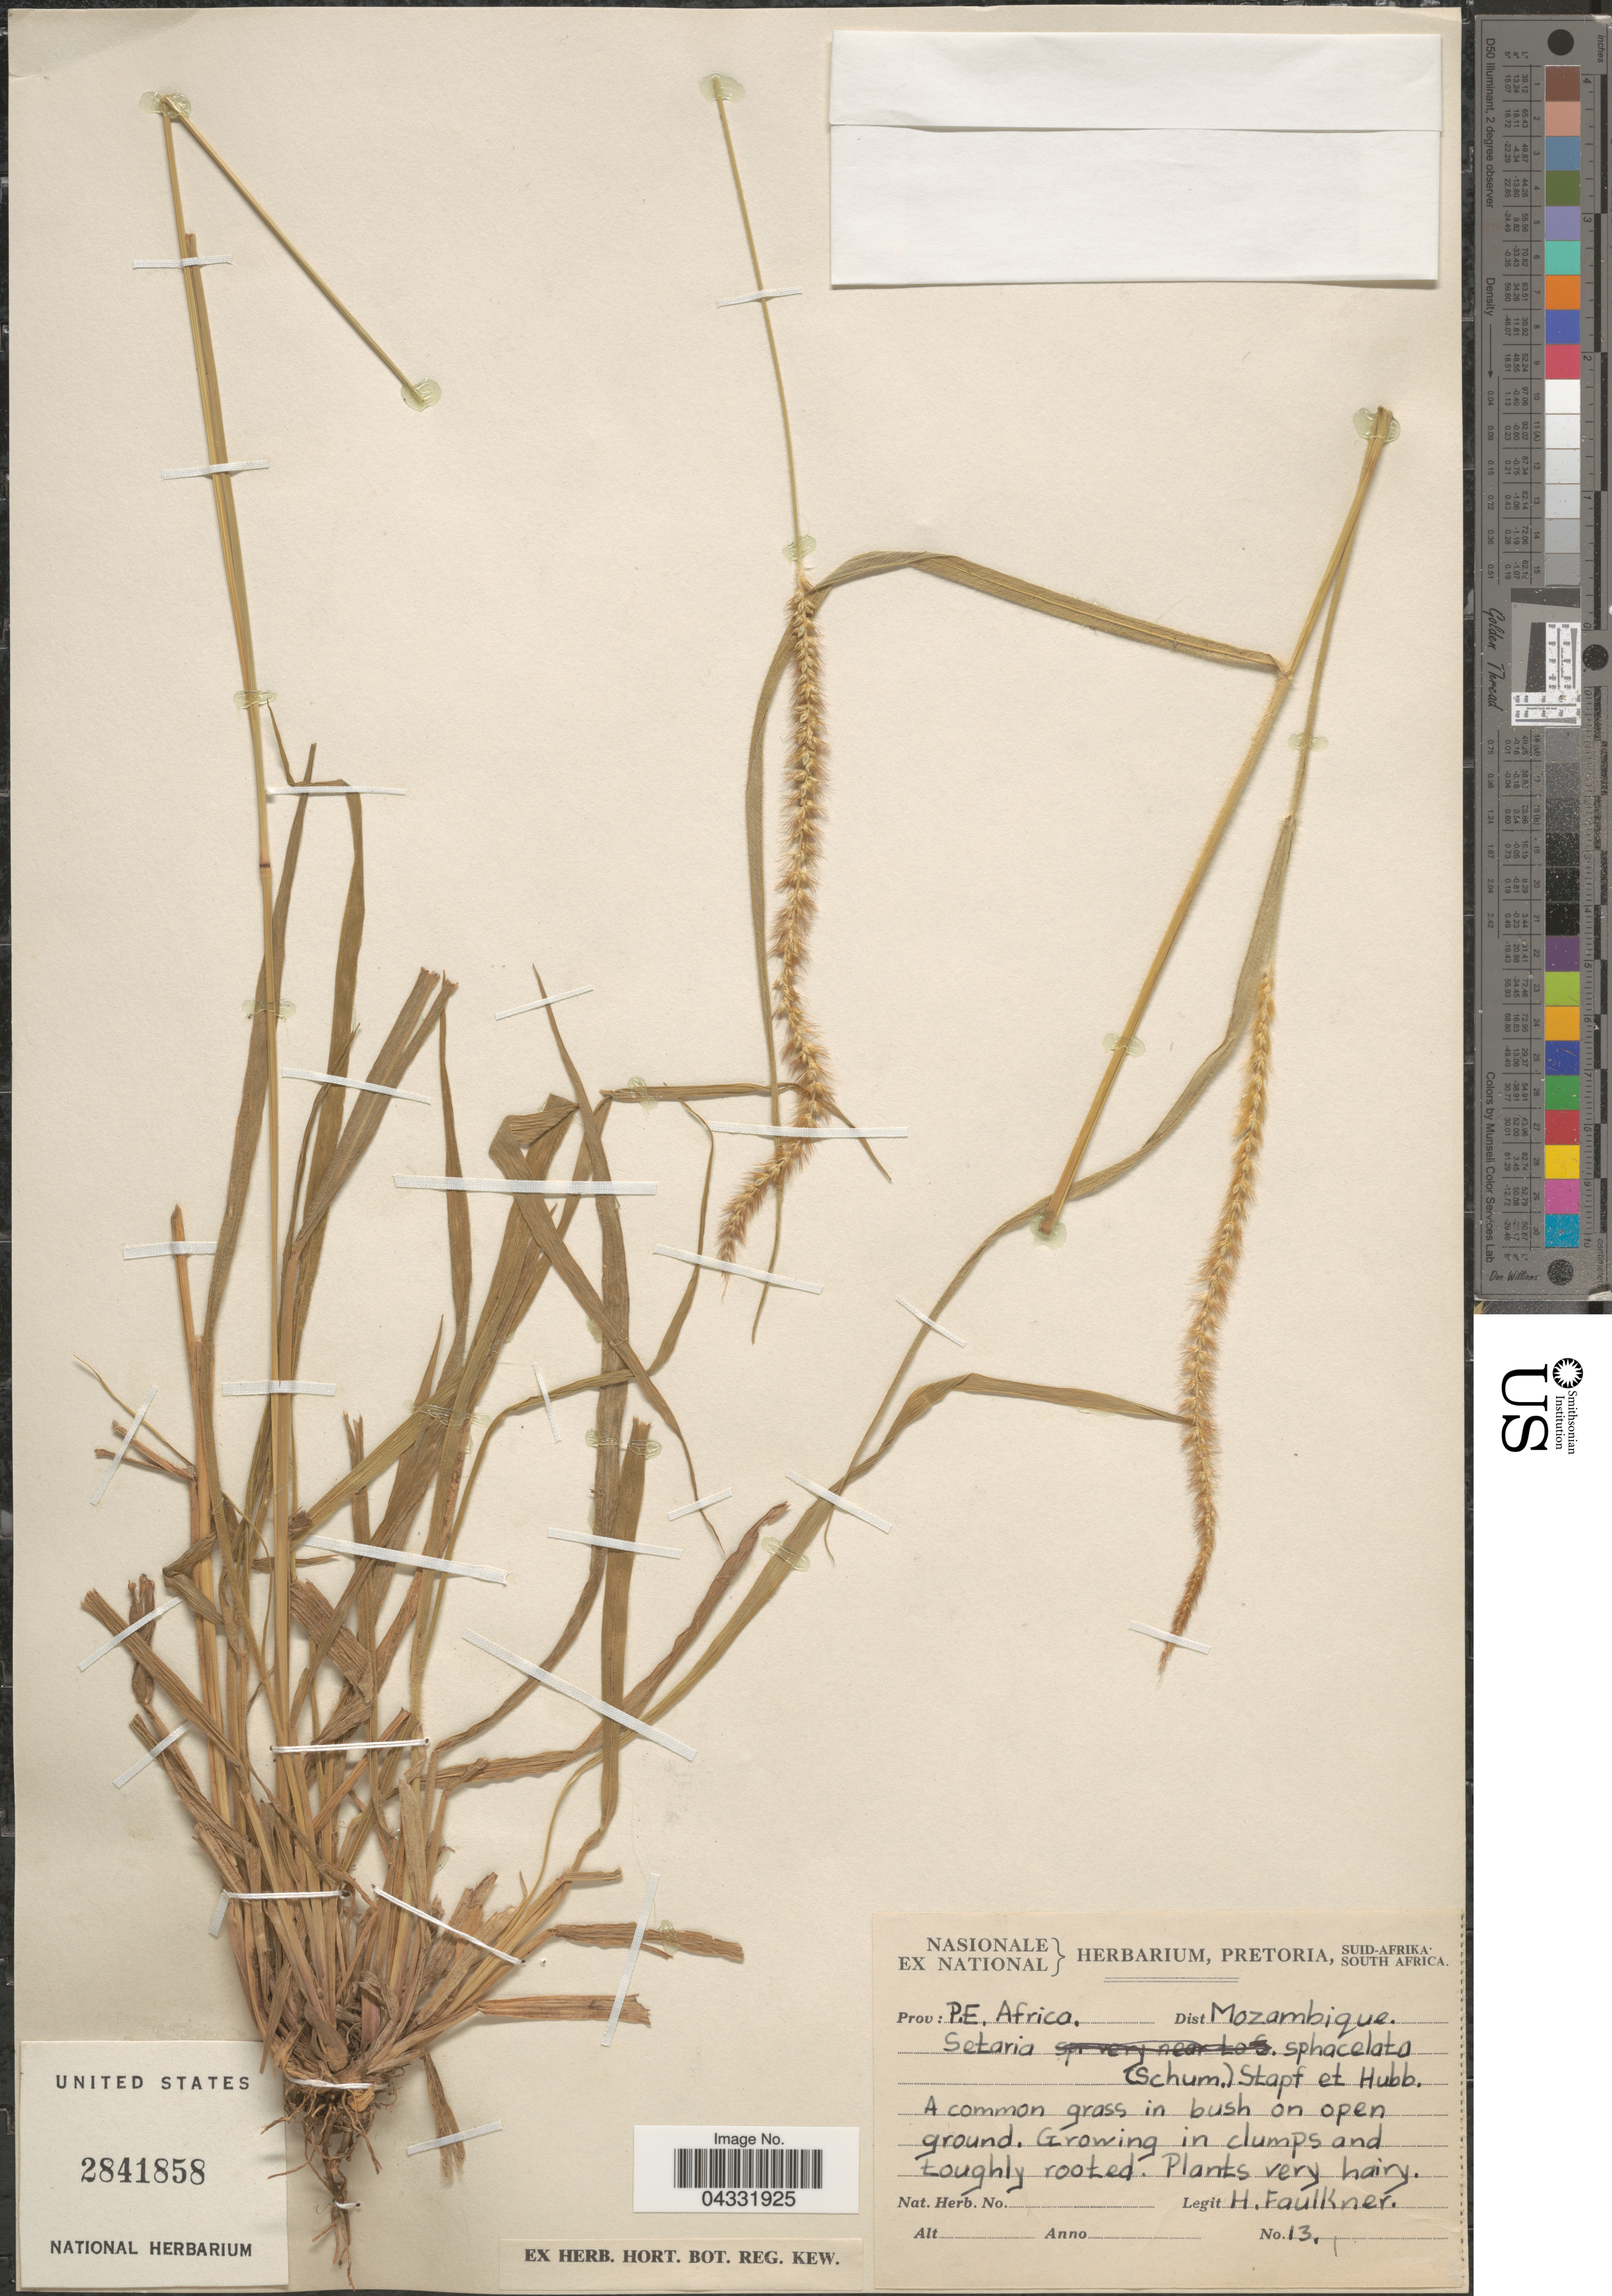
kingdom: Plantae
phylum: Tracheophyta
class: Liliopsida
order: Poales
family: Poaceae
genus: Setaria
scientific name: Setaria sphacelata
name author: (Schumach.) Stapf & Hubb. ex Moss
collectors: H. Faulkner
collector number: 13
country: Mozambique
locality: Prov: P.E. Africa. Dist Mozambique.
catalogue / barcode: US 2841858